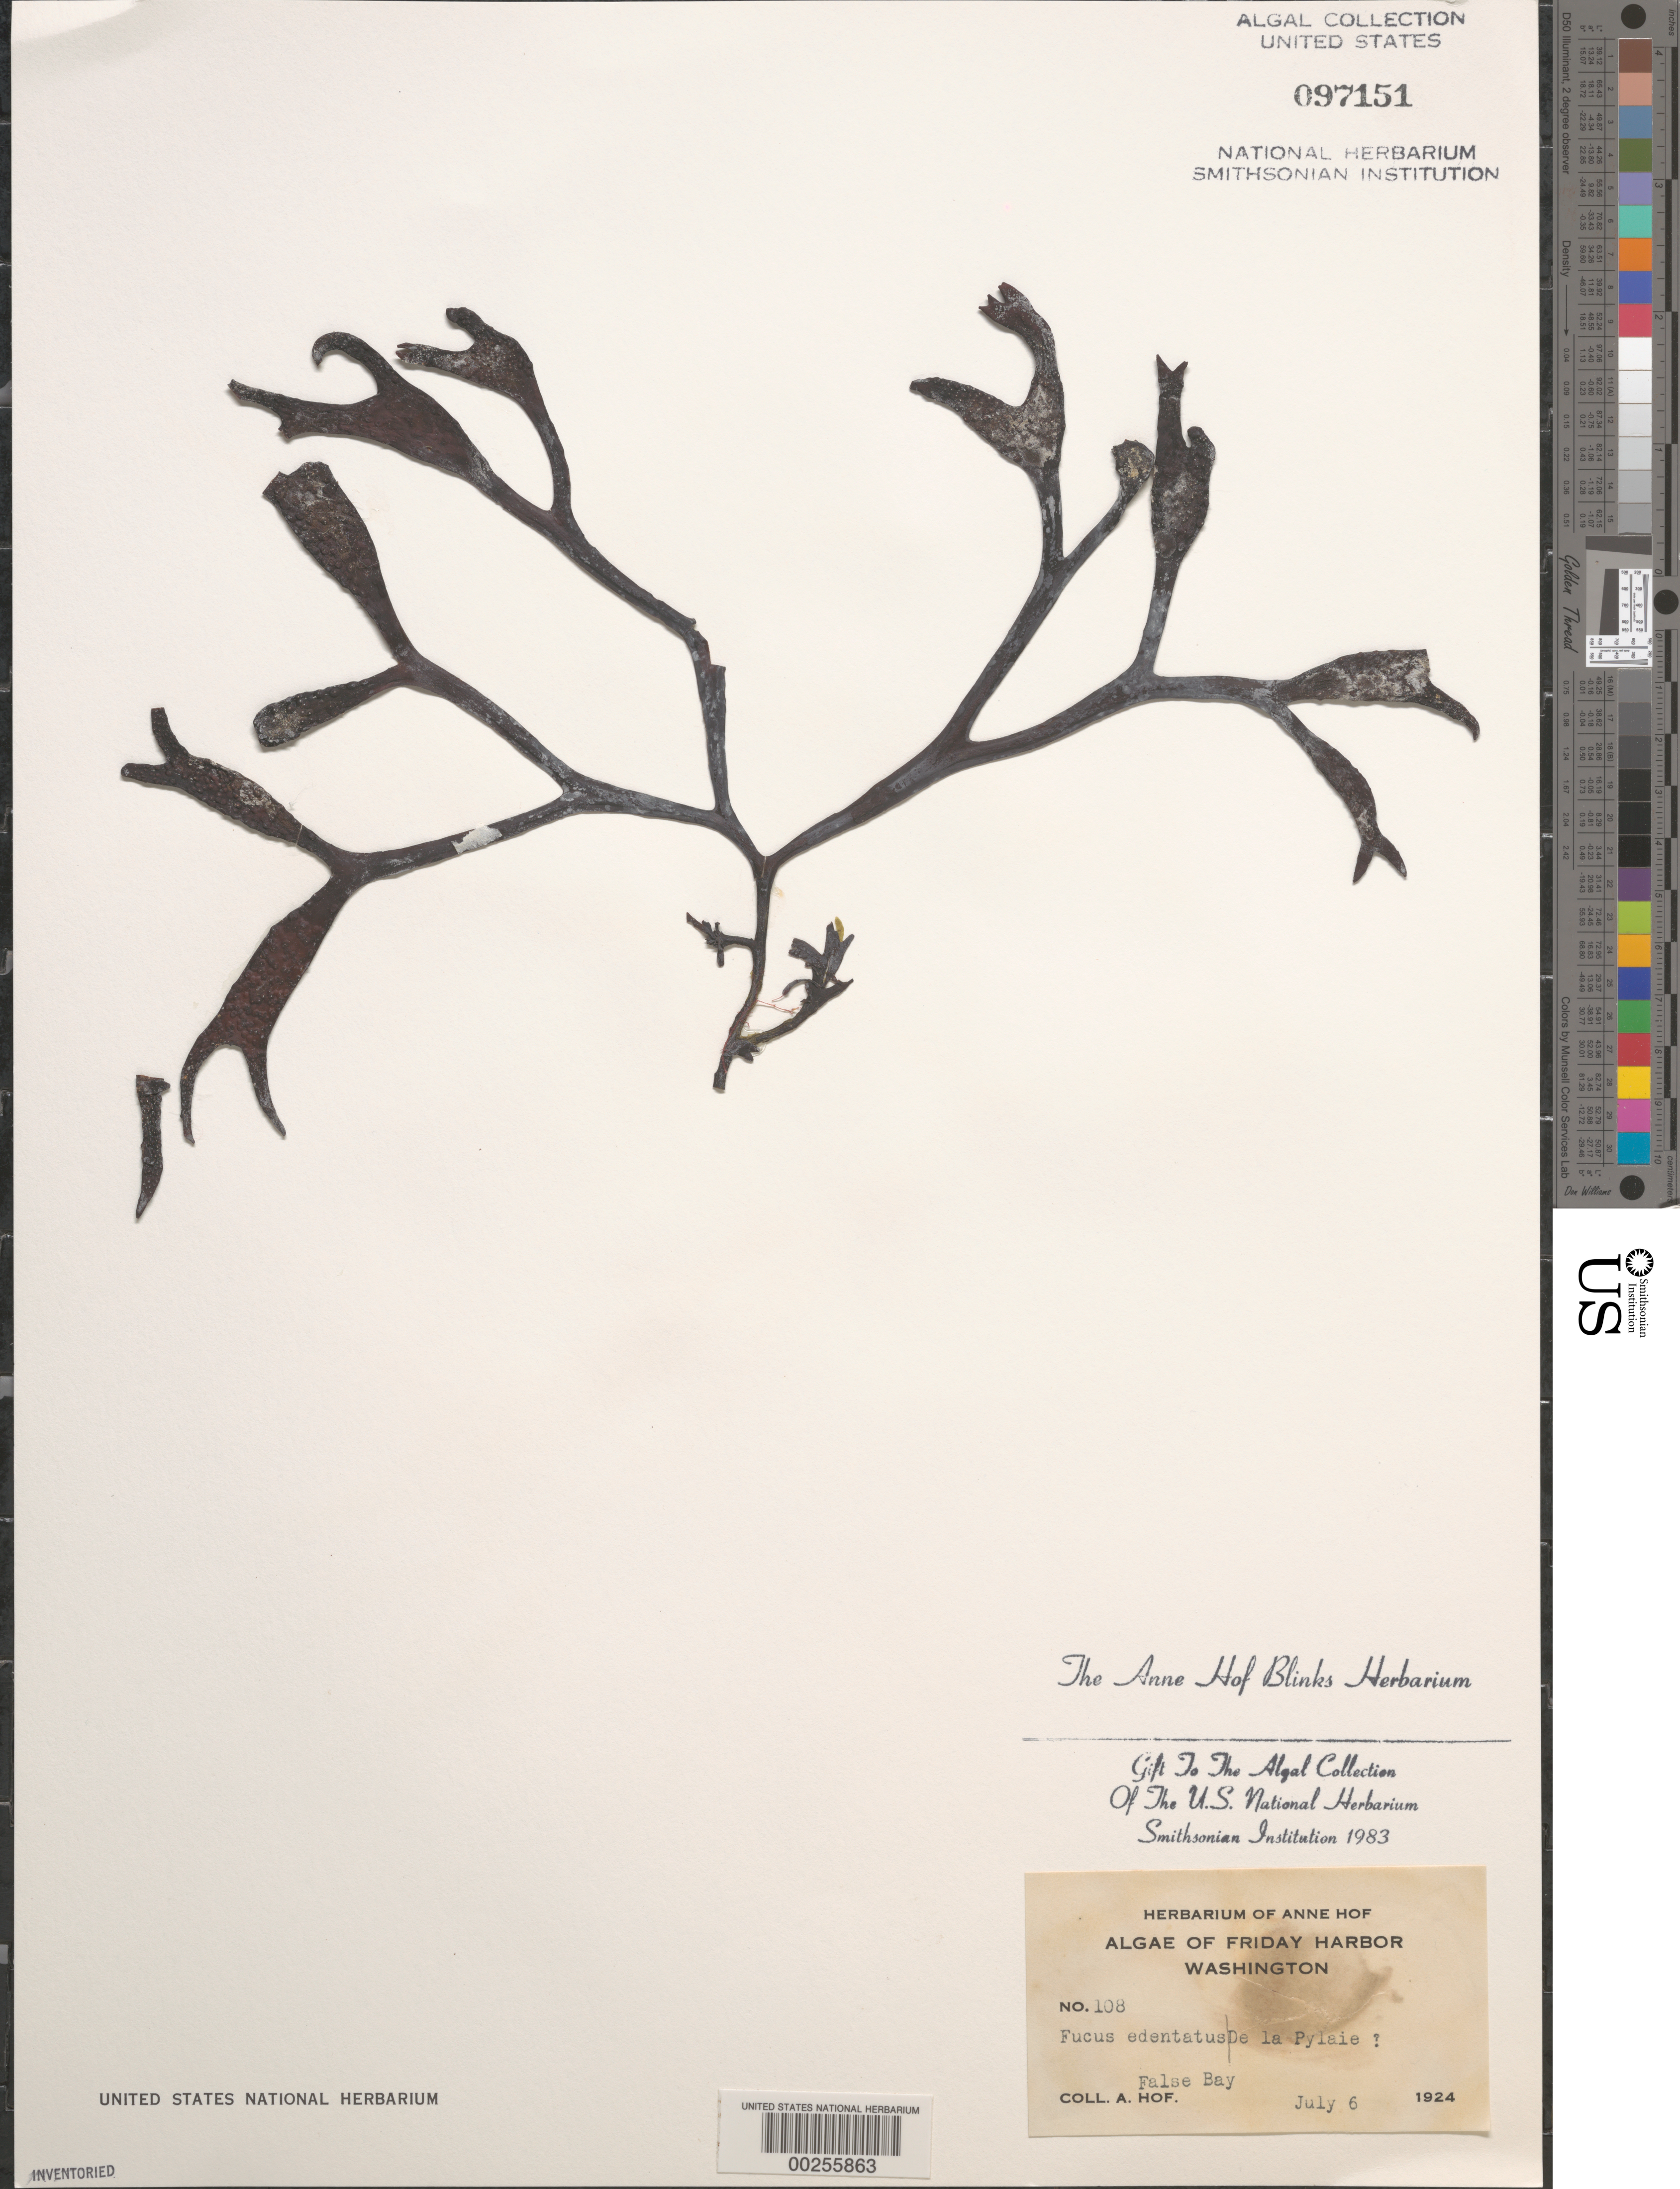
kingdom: Chromista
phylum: Ochrophyta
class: Phaeophyceae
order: Fucales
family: Fucaceae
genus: Fucus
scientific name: Fucus distichus subsp. edentatus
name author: (Bach. Pyl.) H.T. Powell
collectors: A. Blinks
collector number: AHB 108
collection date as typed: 06 Jul 1924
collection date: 1924-07-06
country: United States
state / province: Washington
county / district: San Juan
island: San Juan Island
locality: False Bay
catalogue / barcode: US 97151